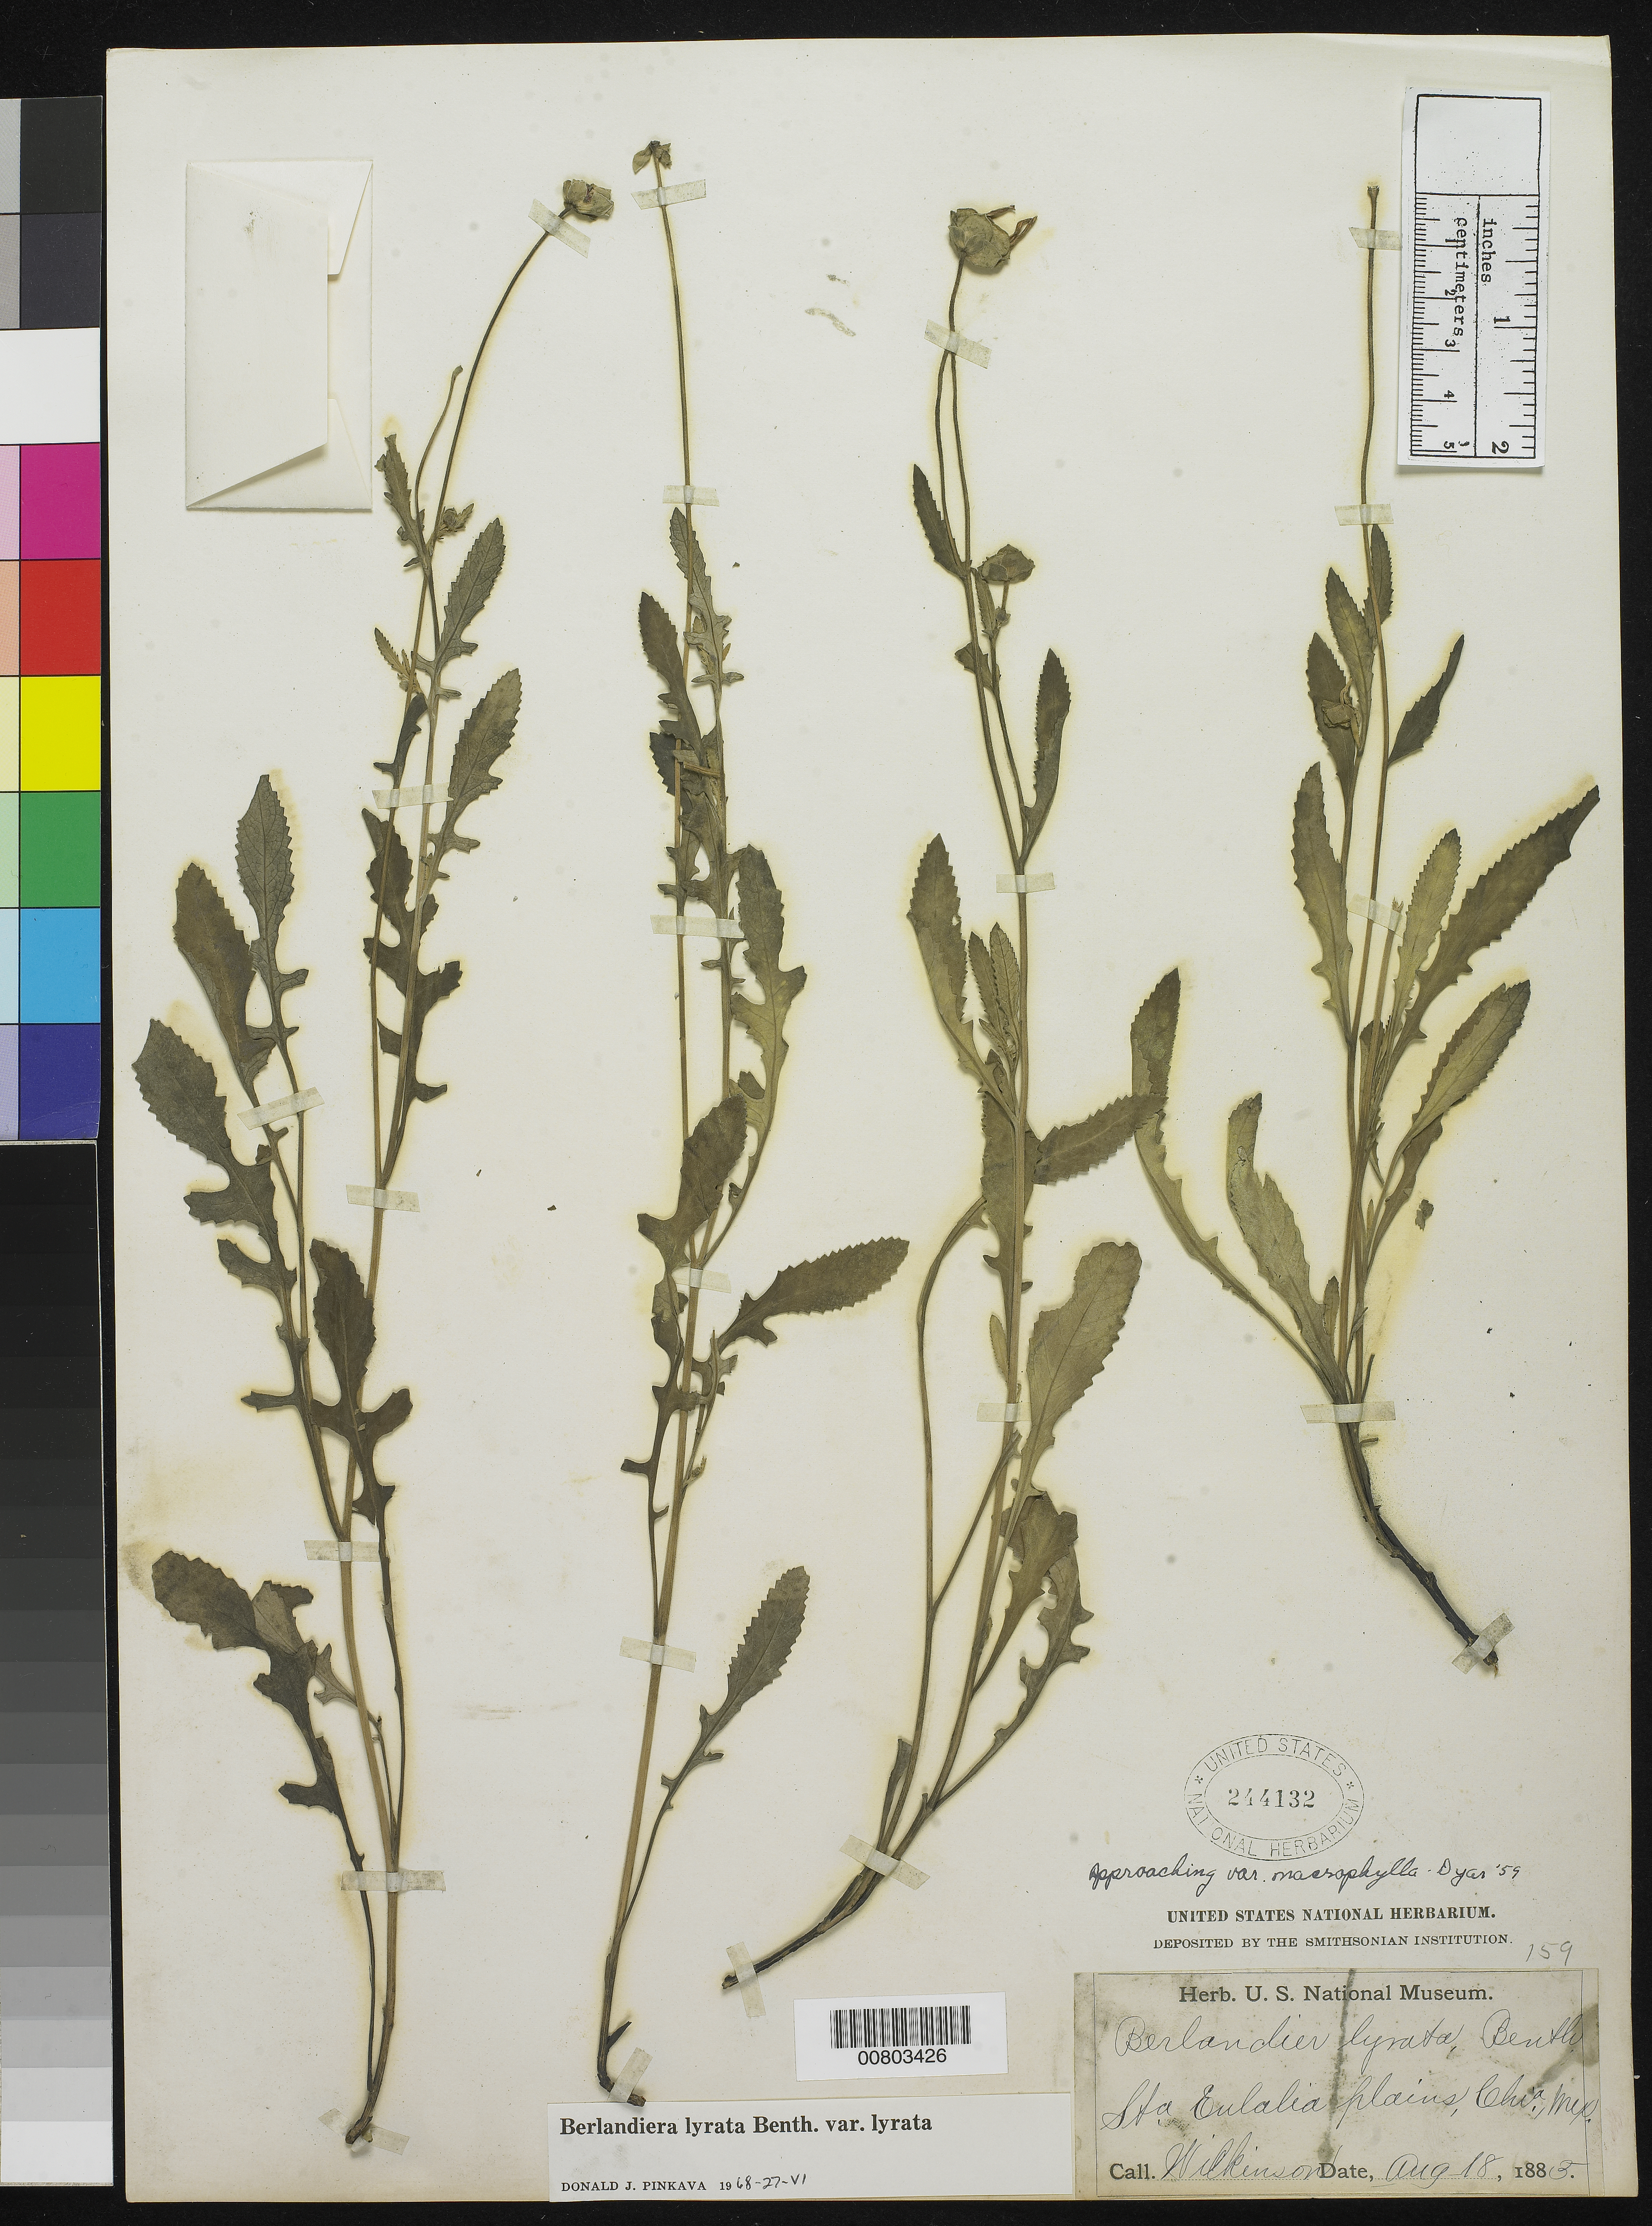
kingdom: Plantae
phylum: Tracheophyta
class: Magnoliopsida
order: Asterales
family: Asteraceae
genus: Berlandiera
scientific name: Berlandiera lyrata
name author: Benth.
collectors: E. Wilkinson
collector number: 159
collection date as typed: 18 Aug 1885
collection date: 1885-08-18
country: Mexico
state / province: Chihuahua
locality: Sta. Eulalia plains, Chihuahua.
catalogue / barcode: US 1641456